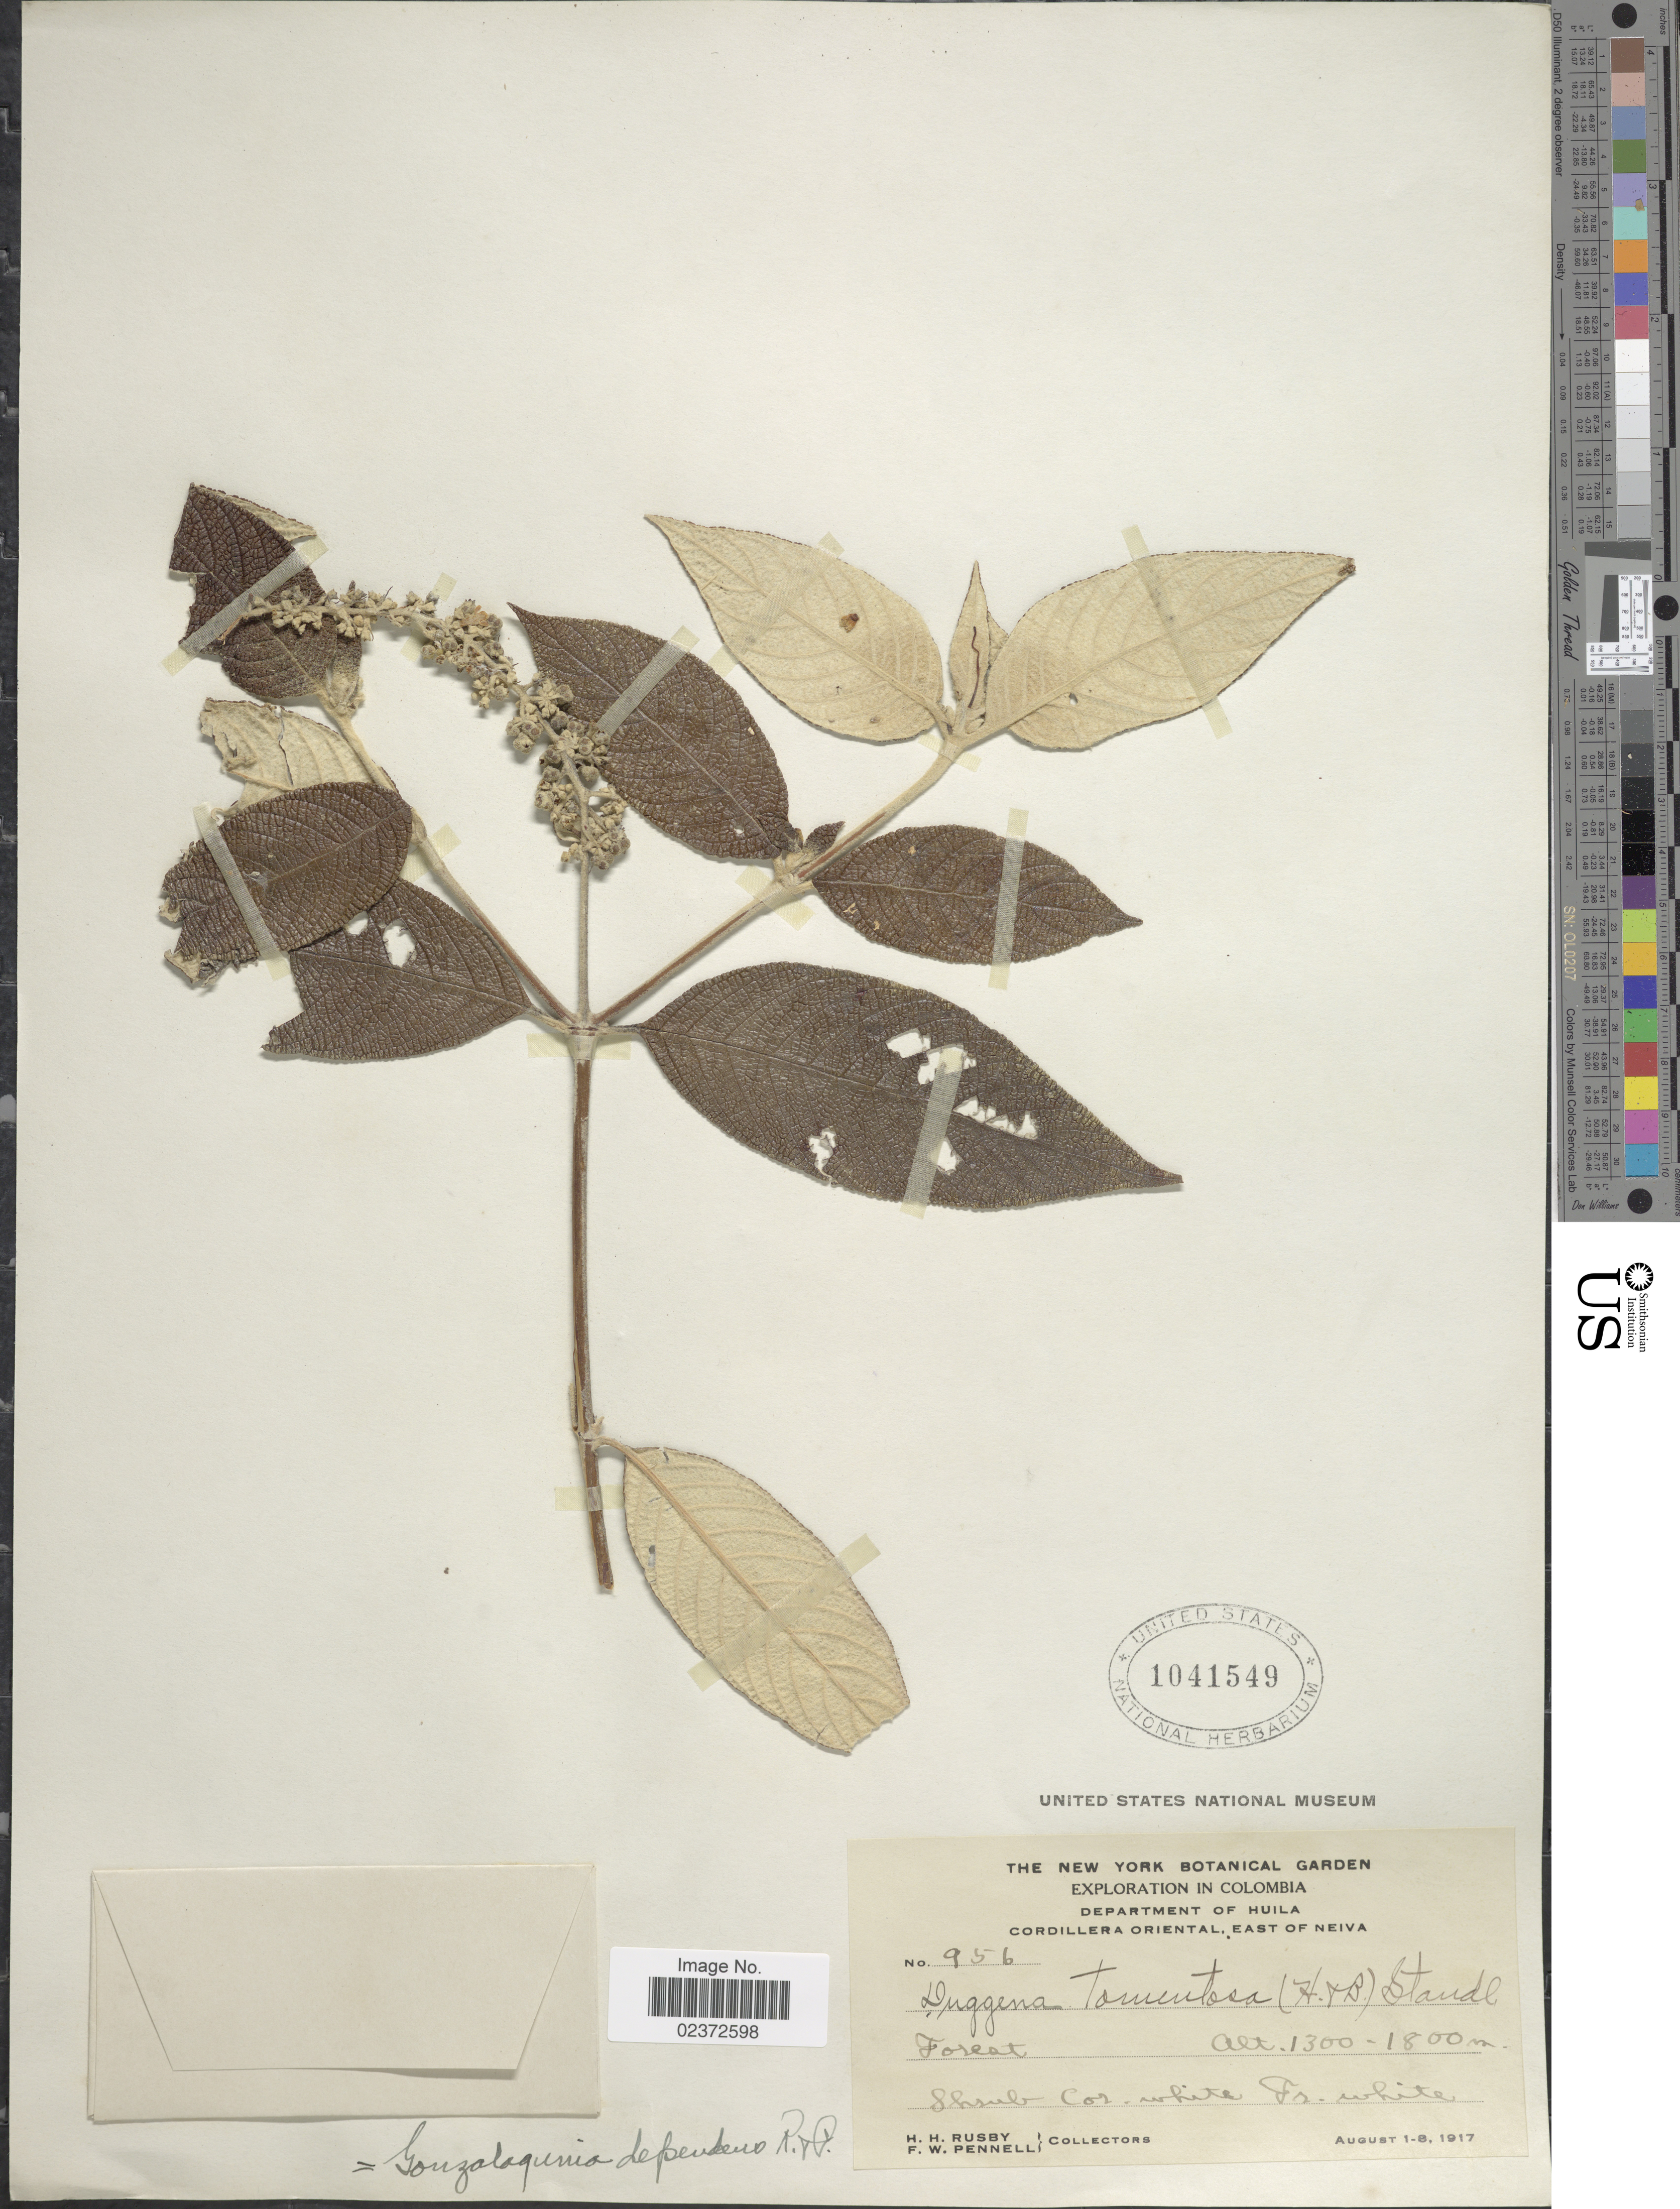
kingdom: Plantae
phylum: Tracheophyta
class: Magnoliopsida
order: Gentianales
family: Rubiaceae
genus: Gonzalagunia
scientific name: Gonzalagunia dependens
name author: Ruiz & Pav.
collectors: H. H. Rusby & F. W. Pennell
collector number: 956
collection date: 1917-08-01/1917-08-08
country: Colombia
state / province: Huila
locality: Department of Huila. Cordillera Oriental, East of Neiva. Forest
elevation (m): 1300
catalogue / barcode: US 1041549